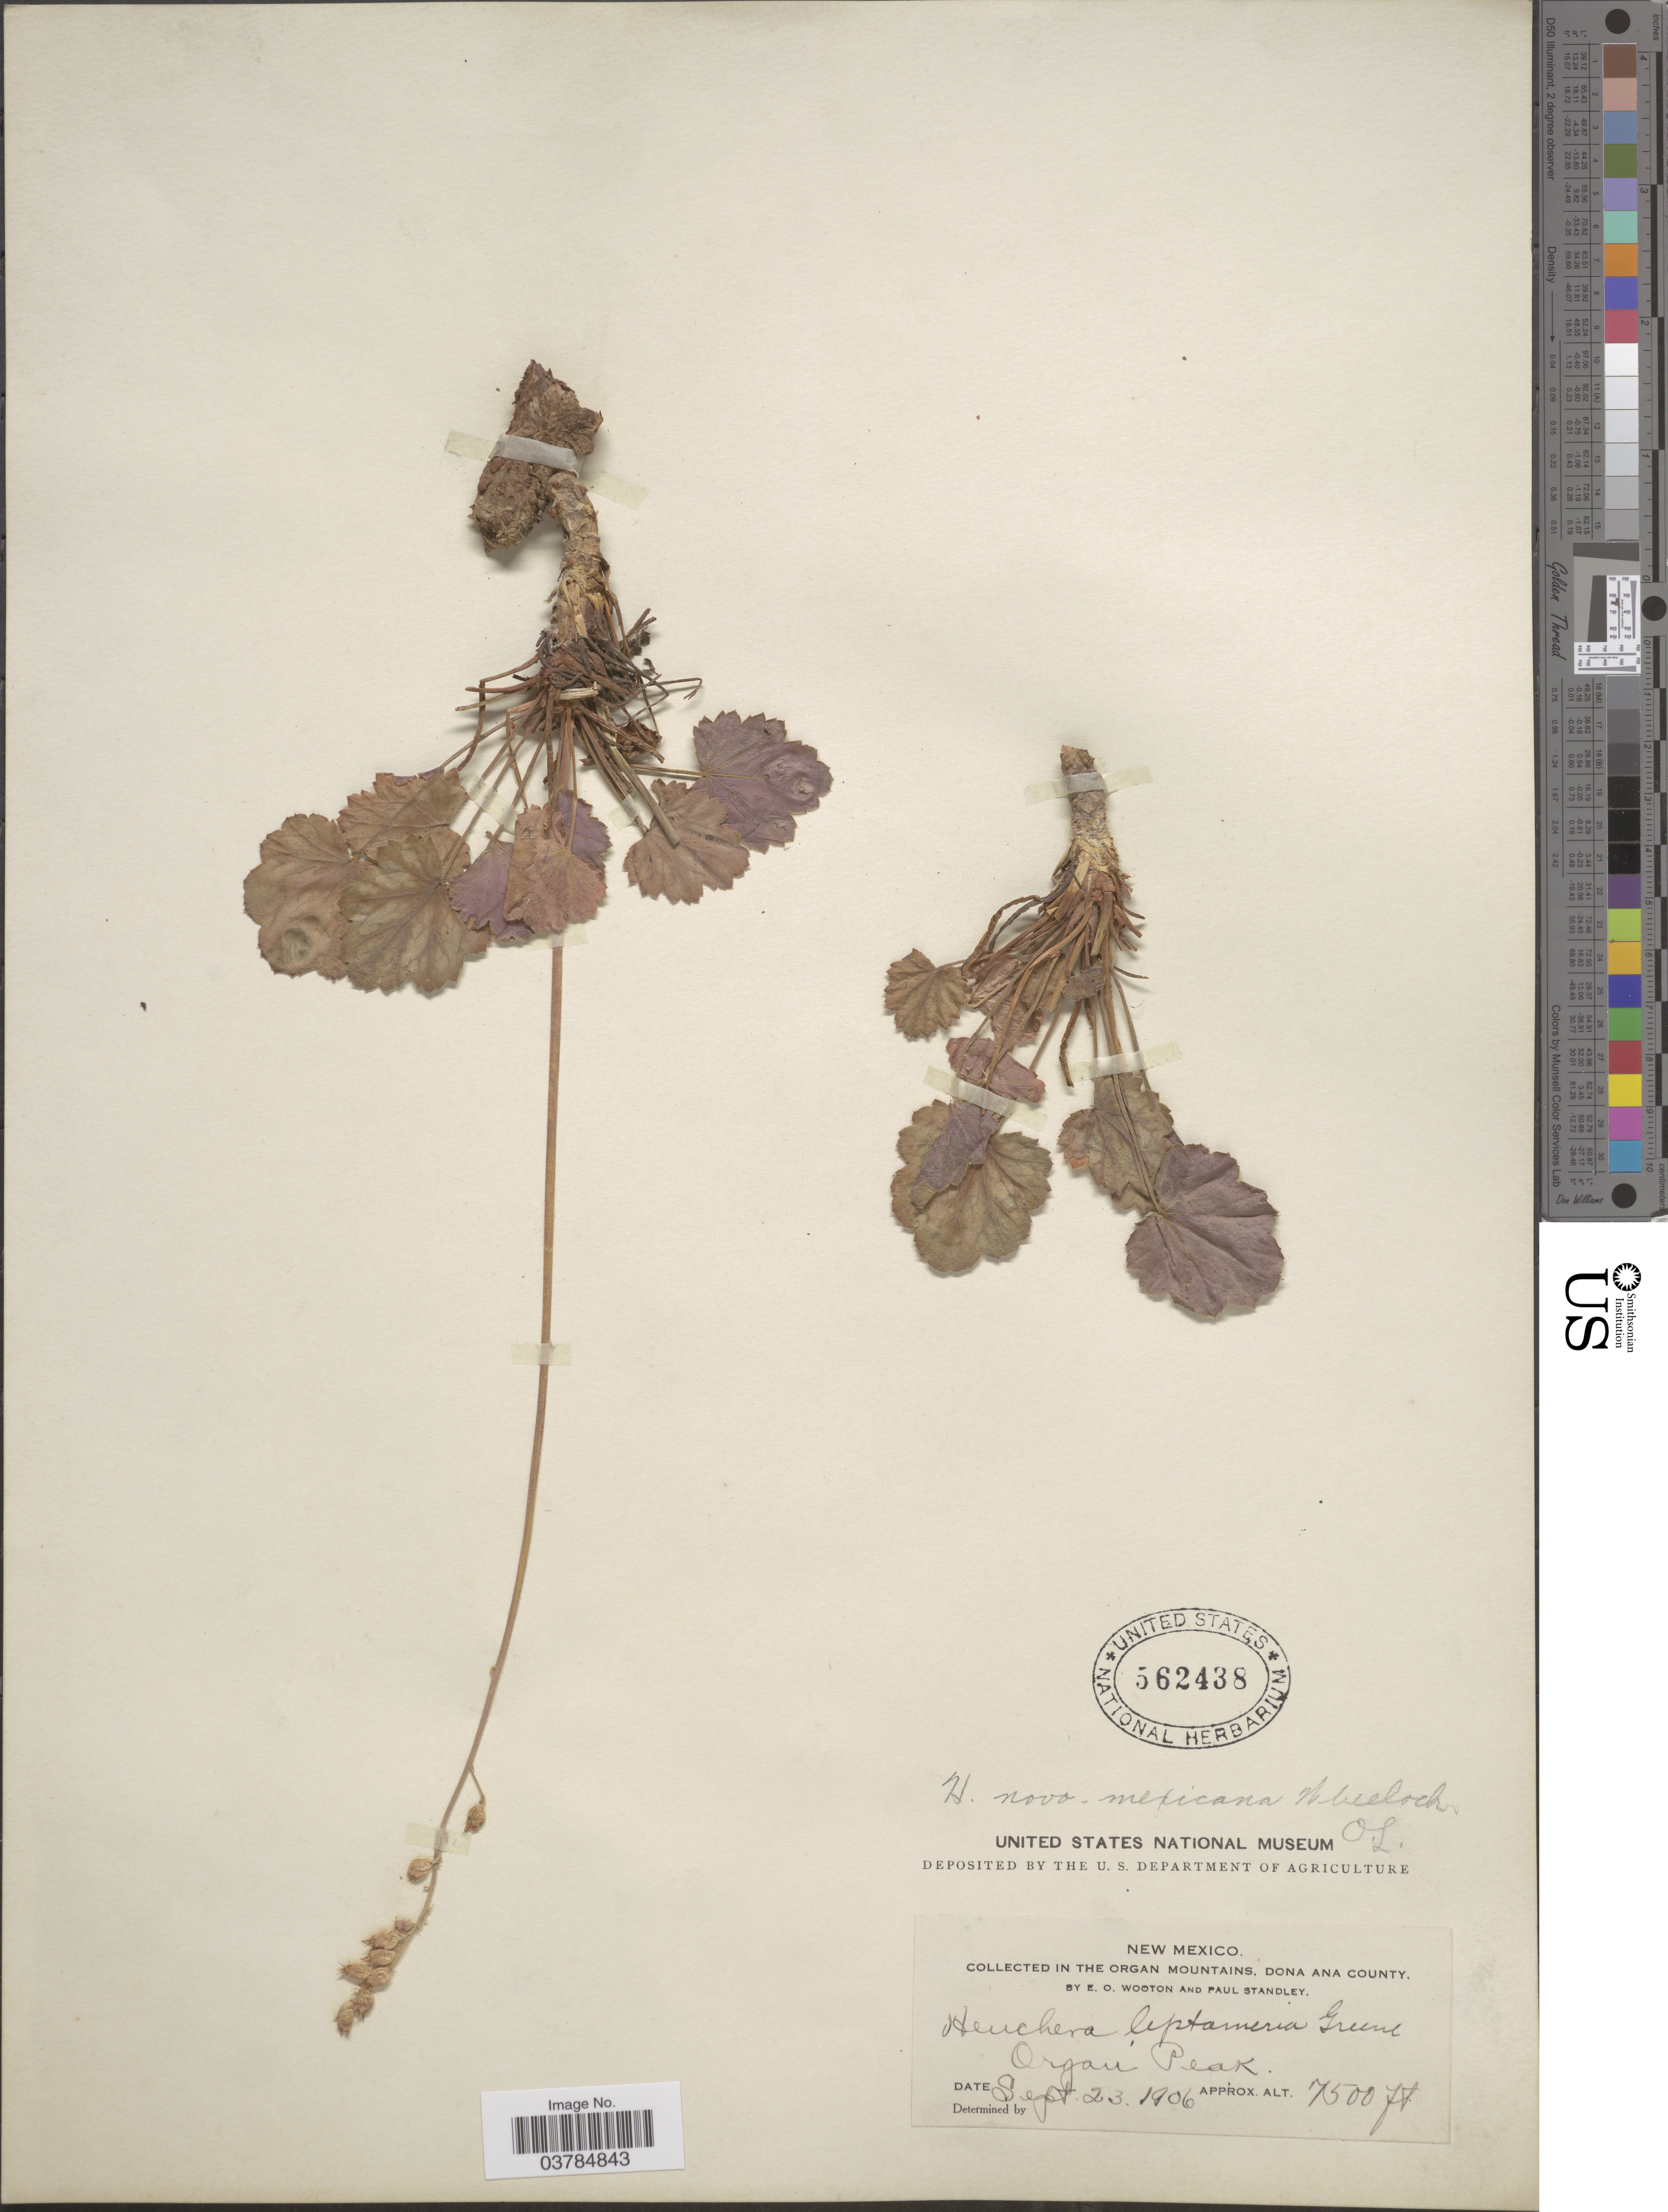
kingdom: Plantae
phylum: Tracheophyta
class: Magnoliopsida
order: Saxifragales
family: Saxifragaceae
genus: Heuchera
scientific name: Heuchera nova-mexicana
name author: Wheelock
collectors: E. O. Wooton & P. C. Standley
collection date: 1906-09-23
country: United States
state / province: New Mexico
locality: In the Organ Mountains, Dona Ana County. Organ Peak.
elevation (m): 2286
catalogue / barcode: US 562438